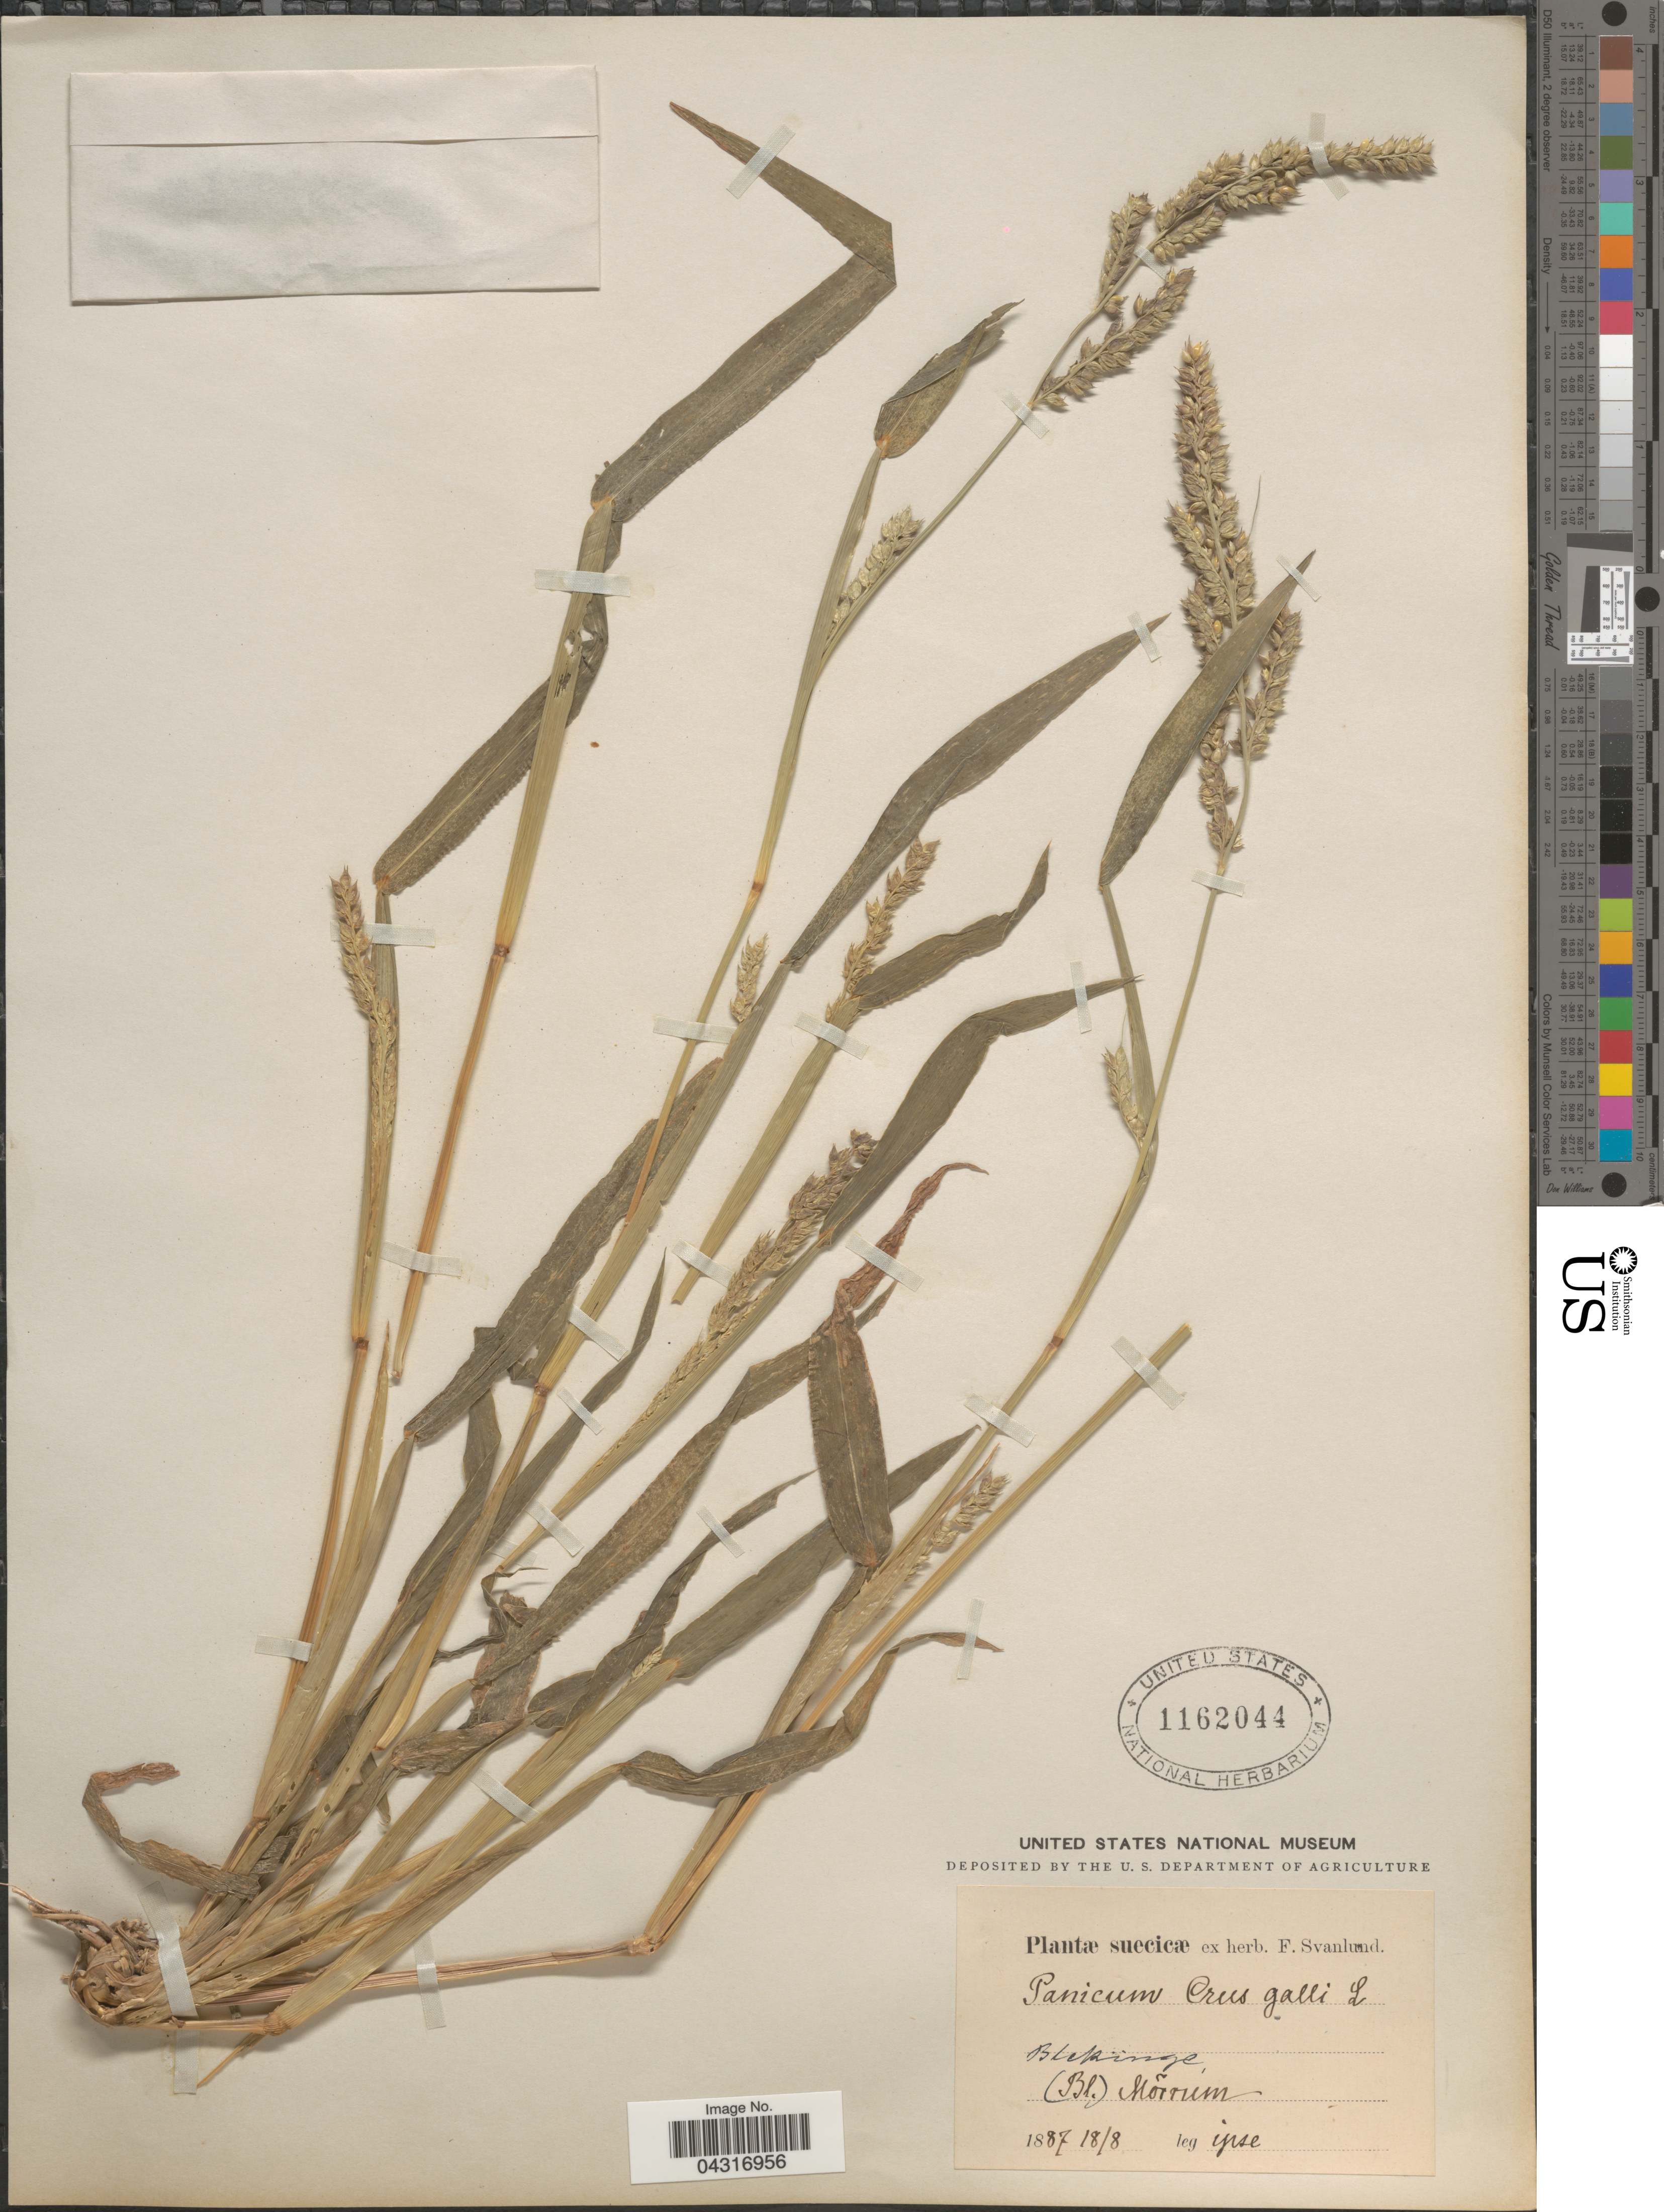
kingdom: Plantae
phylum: Tracheophyta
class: Liliopsida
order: Poales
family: Poaceae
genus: Echinochloa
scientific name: Echinochloa crus-galli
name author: (L.) P. Beauv.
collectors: F. Svanlund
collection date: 1887-08-18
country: Sweden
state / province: Blekinge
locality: Suecicæ. (Bl.) Skörrum.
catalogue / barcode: US 1162044